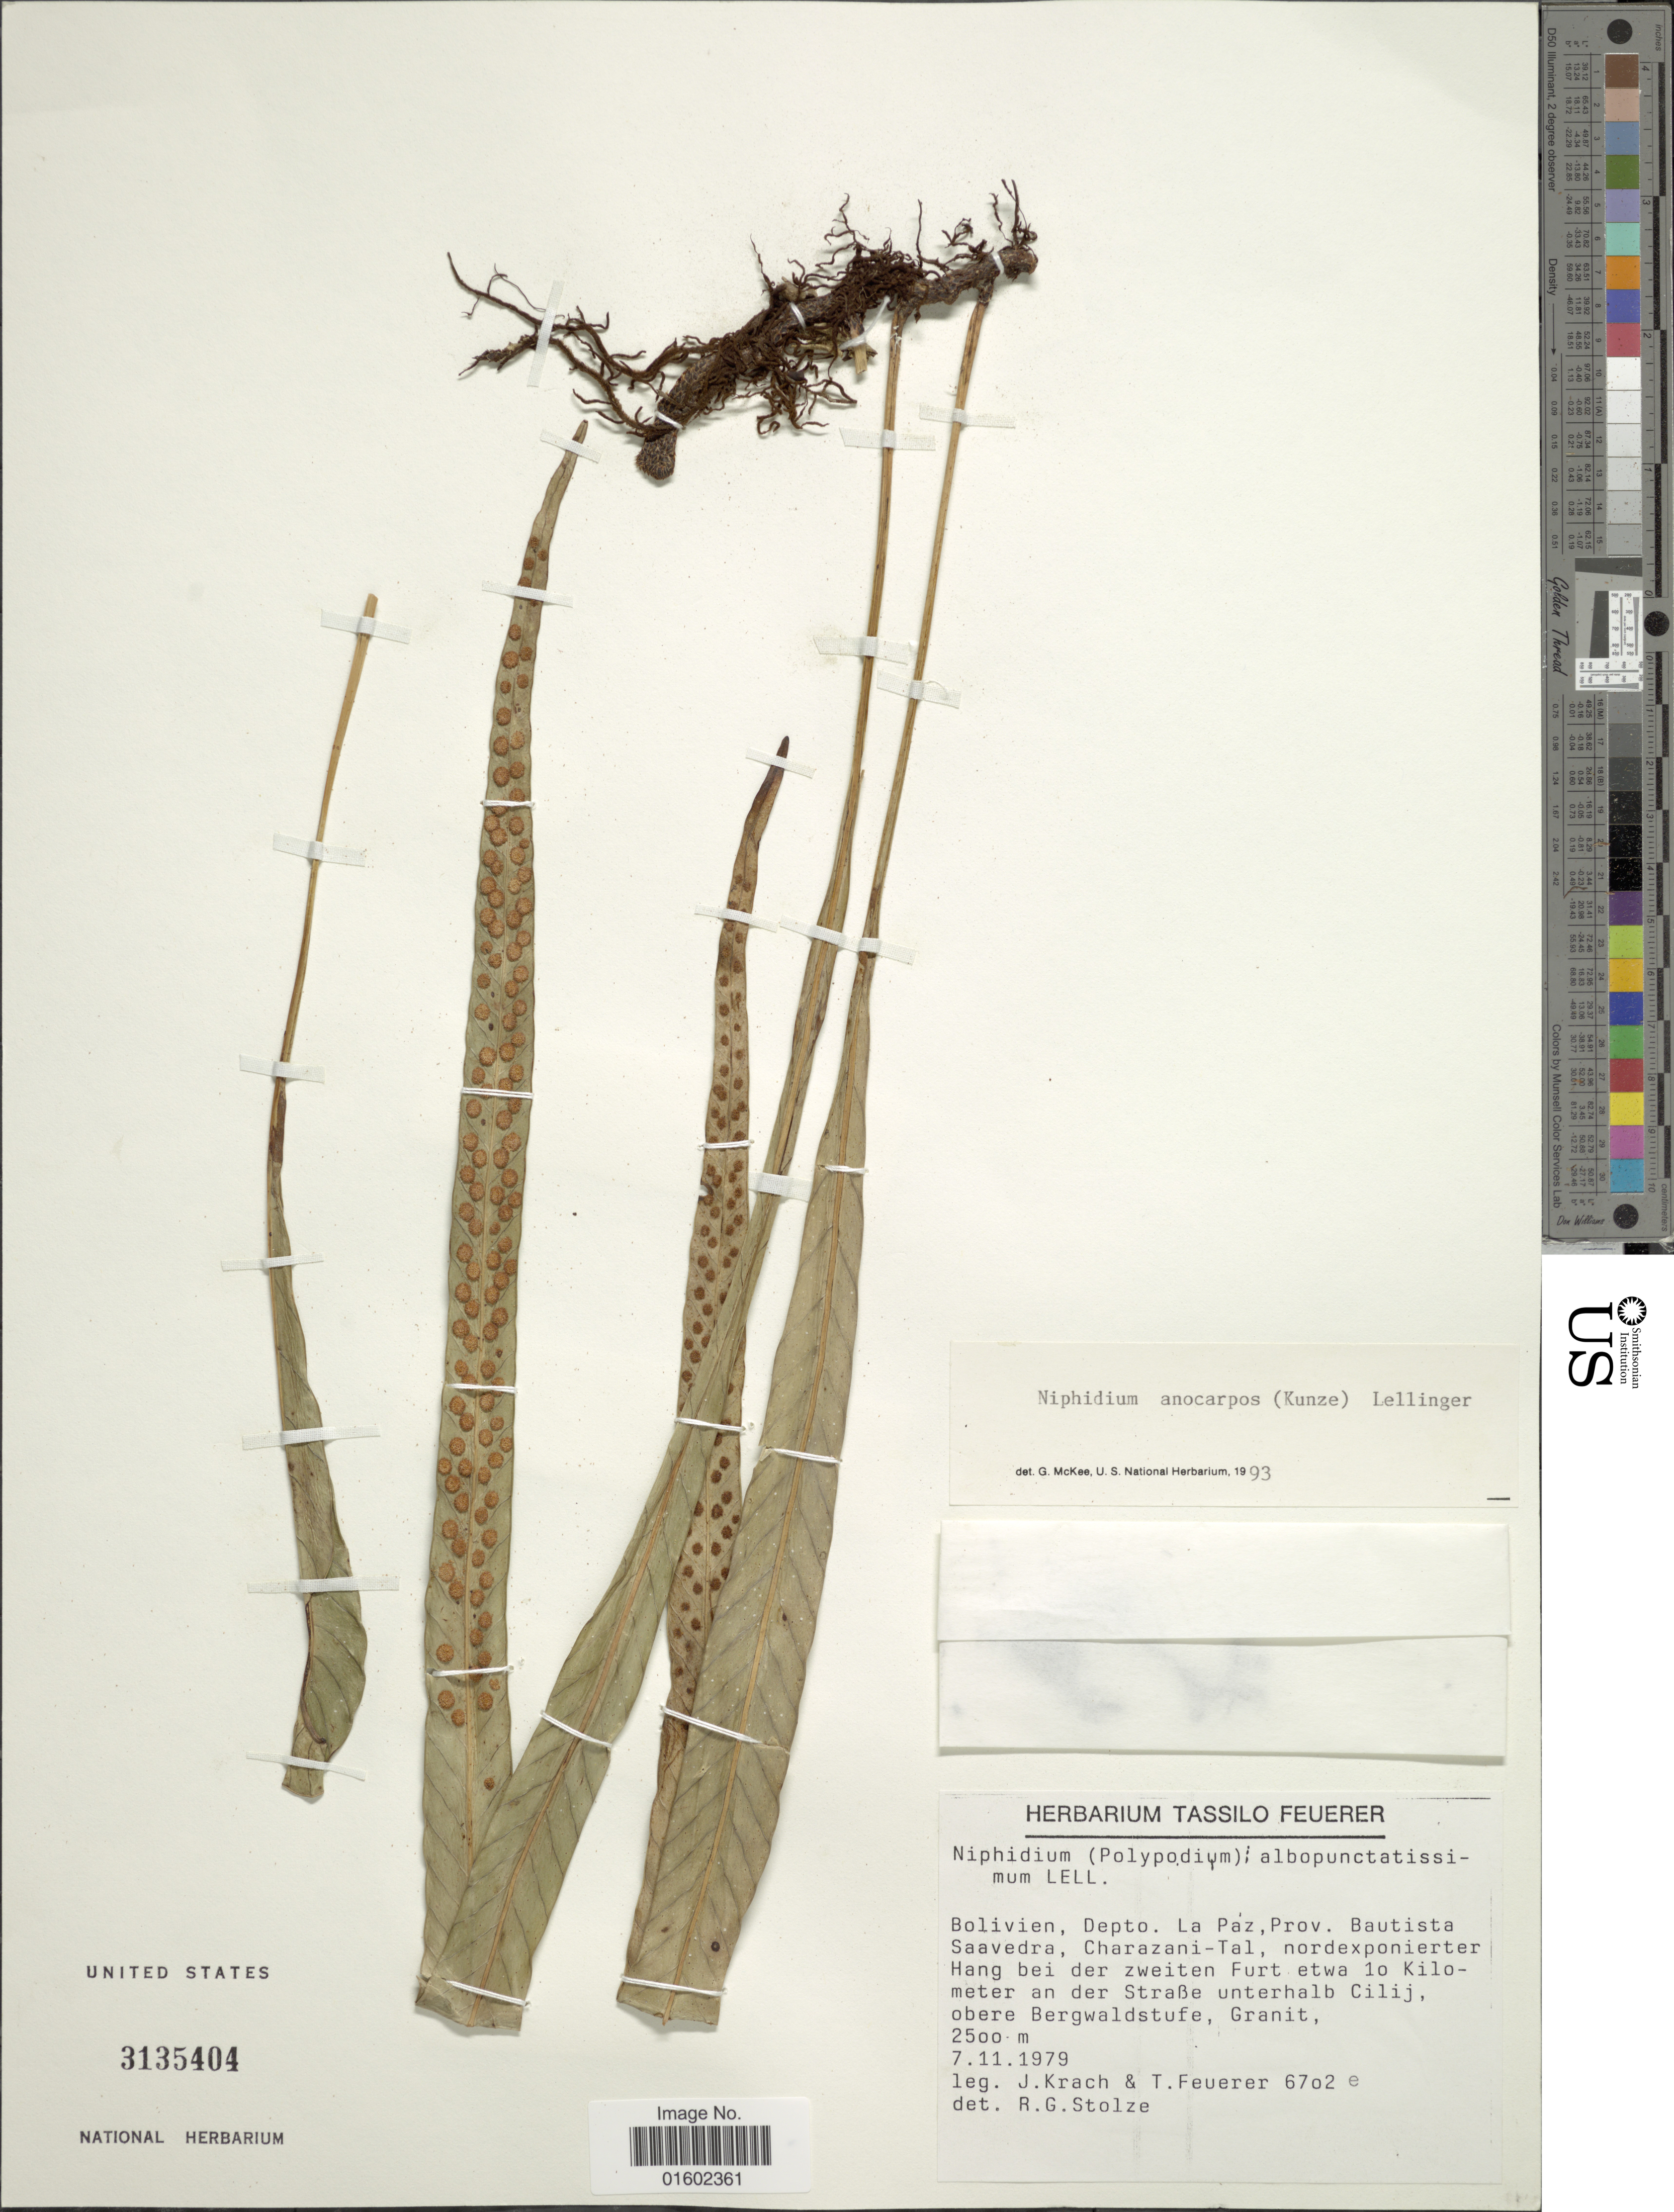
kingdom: Plantae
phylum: Tracheophyta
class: Polypodiopsida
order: Polypodiales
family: Polypodiaceae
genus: Niphidium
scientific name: Niphidium anocarpos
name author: (Kunze) Lellinger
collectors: J. Krach & T. Feuerer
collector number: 67o2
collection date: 1979-11-07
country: Bolivia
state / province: La Paz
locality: Depto. La Paz, Bautista Saavedra, Charazani-Tal, nordexponierter Hang bei der zweitern Furt etwa 1o Kilometer an der StraBe unterhalb Cilij, overe Bergwaldstufe, Granit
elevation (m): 2500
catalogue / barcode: US 3135404